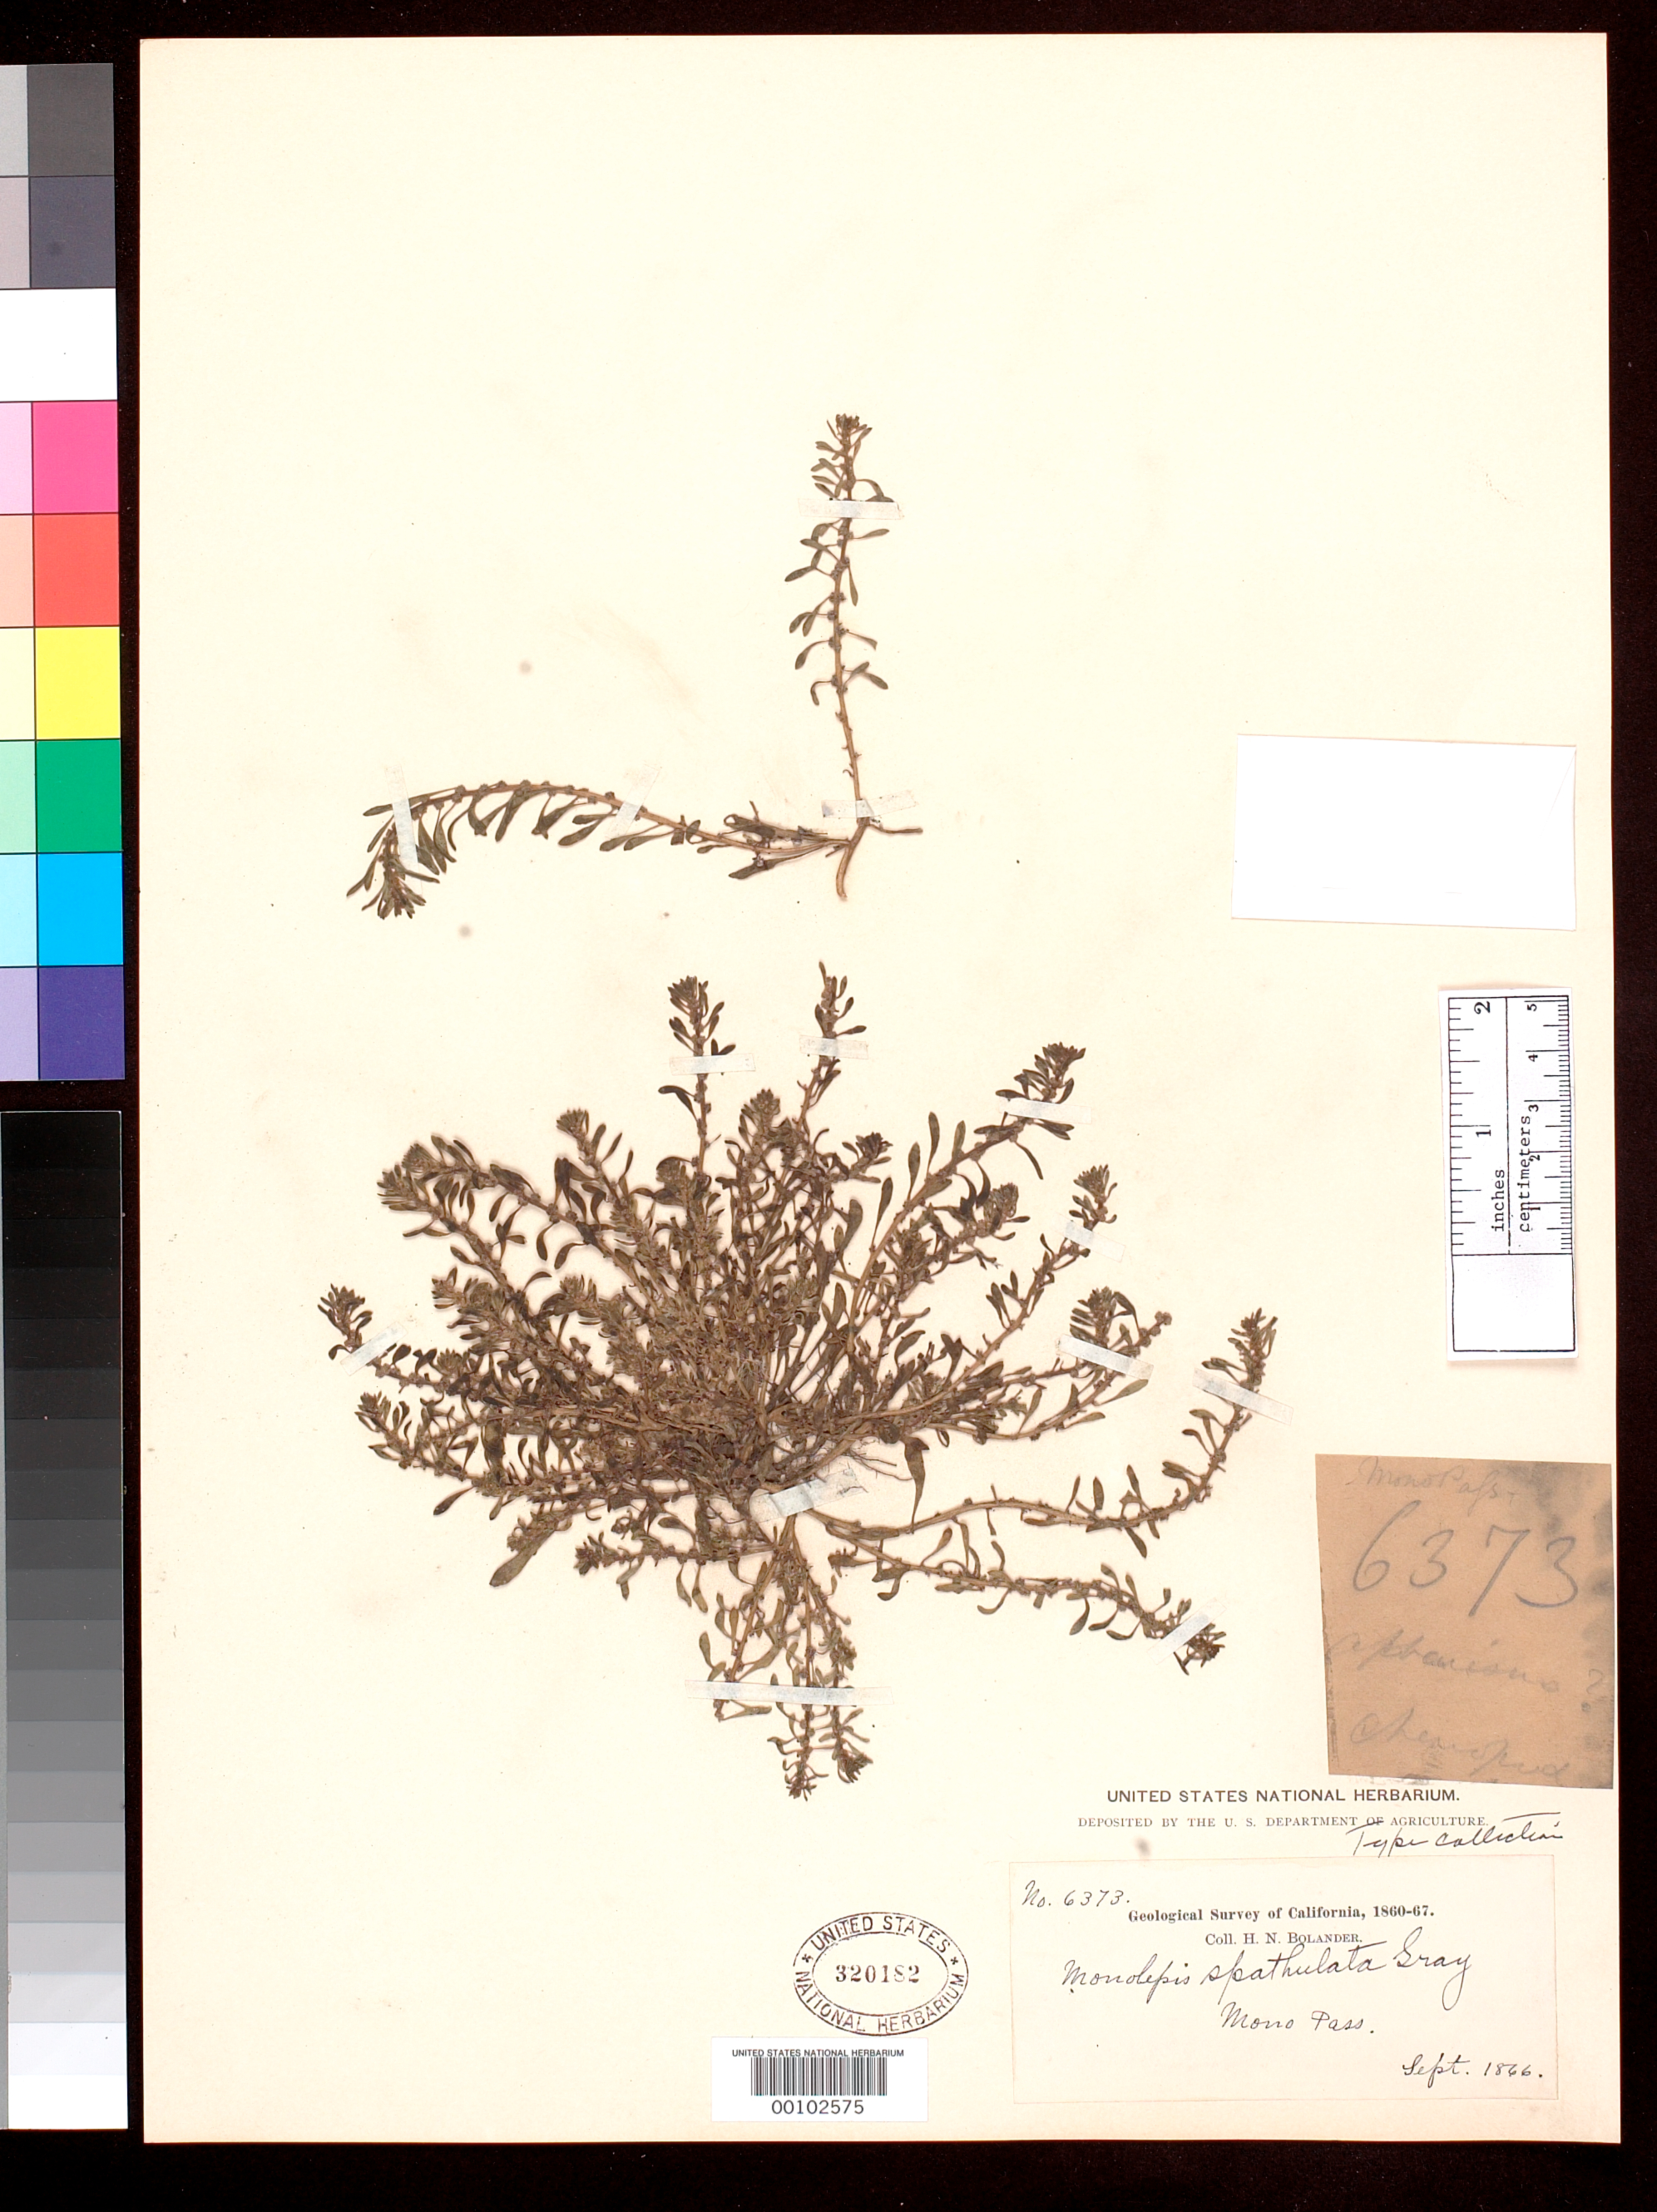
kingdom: Plantae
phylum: Tracheophyta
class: Magnoliopsida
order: Caryophyllales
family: Amaranthaceae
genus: Monolepis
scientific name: Monolepis spathulata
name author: A. Gray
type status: Type Collection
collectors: H. Bolander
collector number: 6373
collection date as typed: Sep 1866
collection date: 1866-09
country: United States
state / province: California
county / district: Mono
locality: Mono Pass.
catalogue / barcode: US 320182